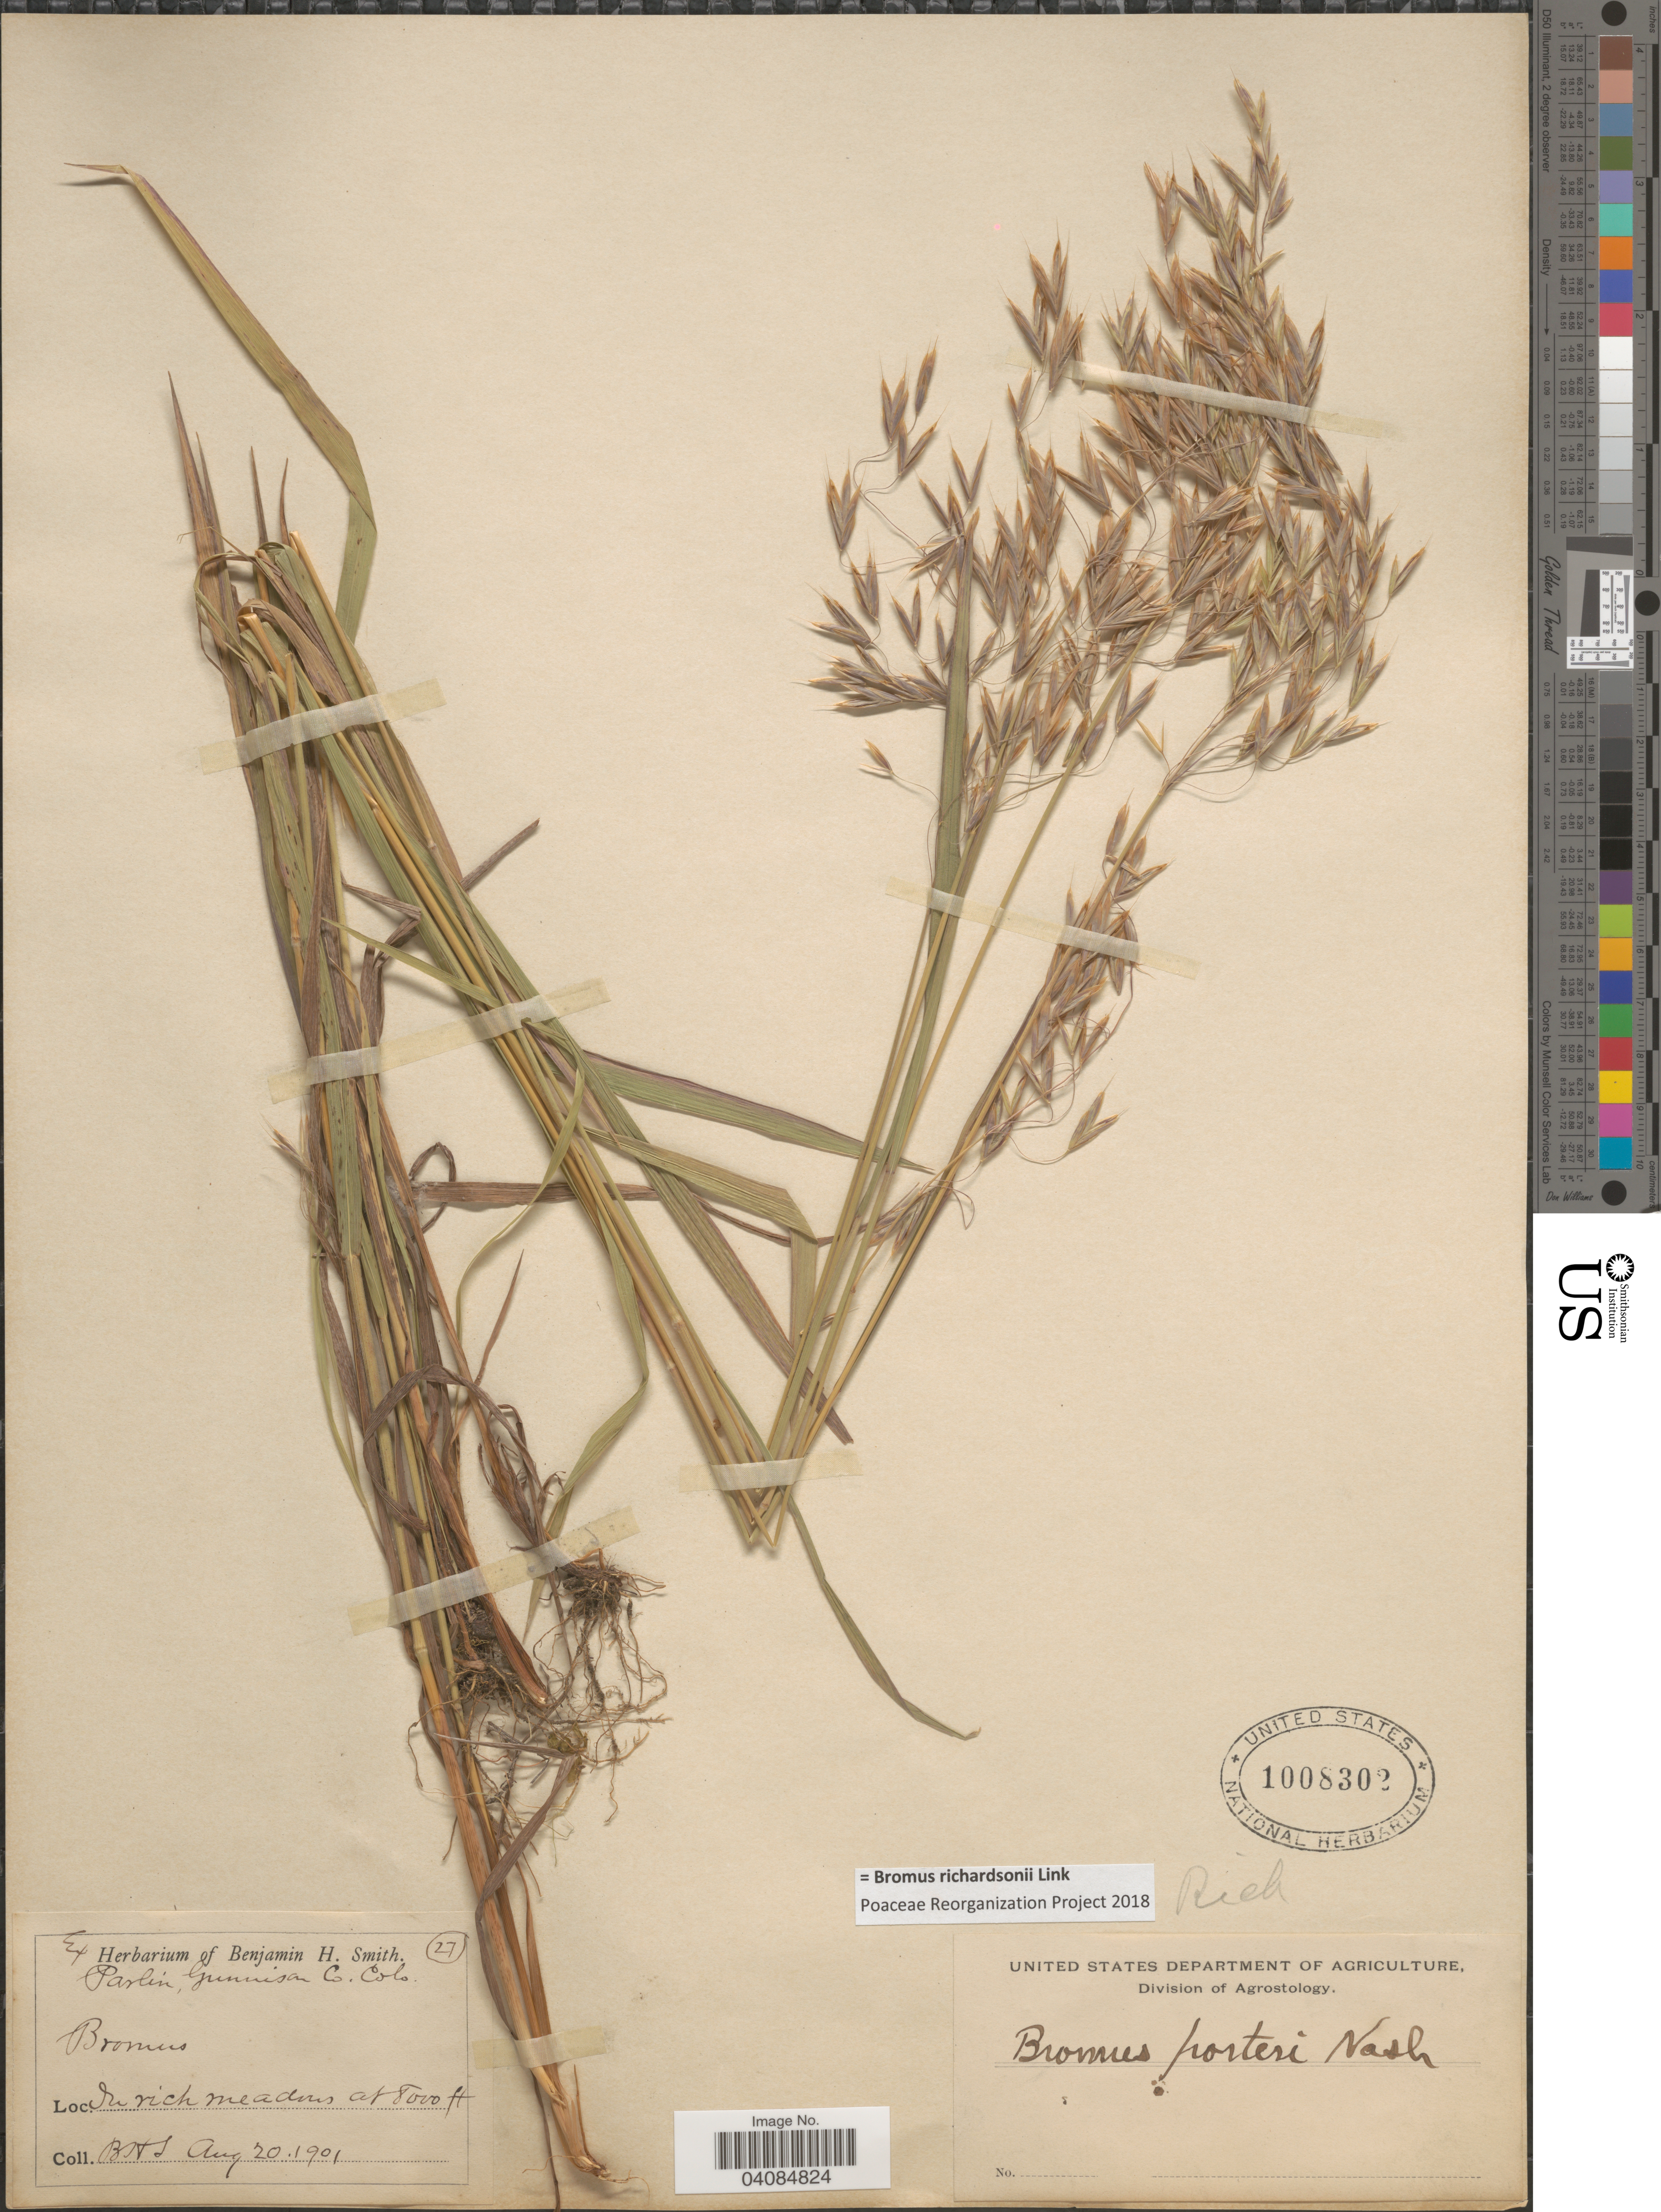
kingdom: Plantae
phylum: Tracheophyta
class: Liliopsida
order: Poales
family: Poaceae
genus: Bromus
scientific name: Bromus richardsonii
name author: Link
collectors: B. H. Smith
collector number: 27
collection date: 1901-08-20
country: United States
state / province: Colorado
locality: Parlin, Gunnison Co. In rich meadows.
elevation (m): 2438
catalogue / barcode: US 1008302